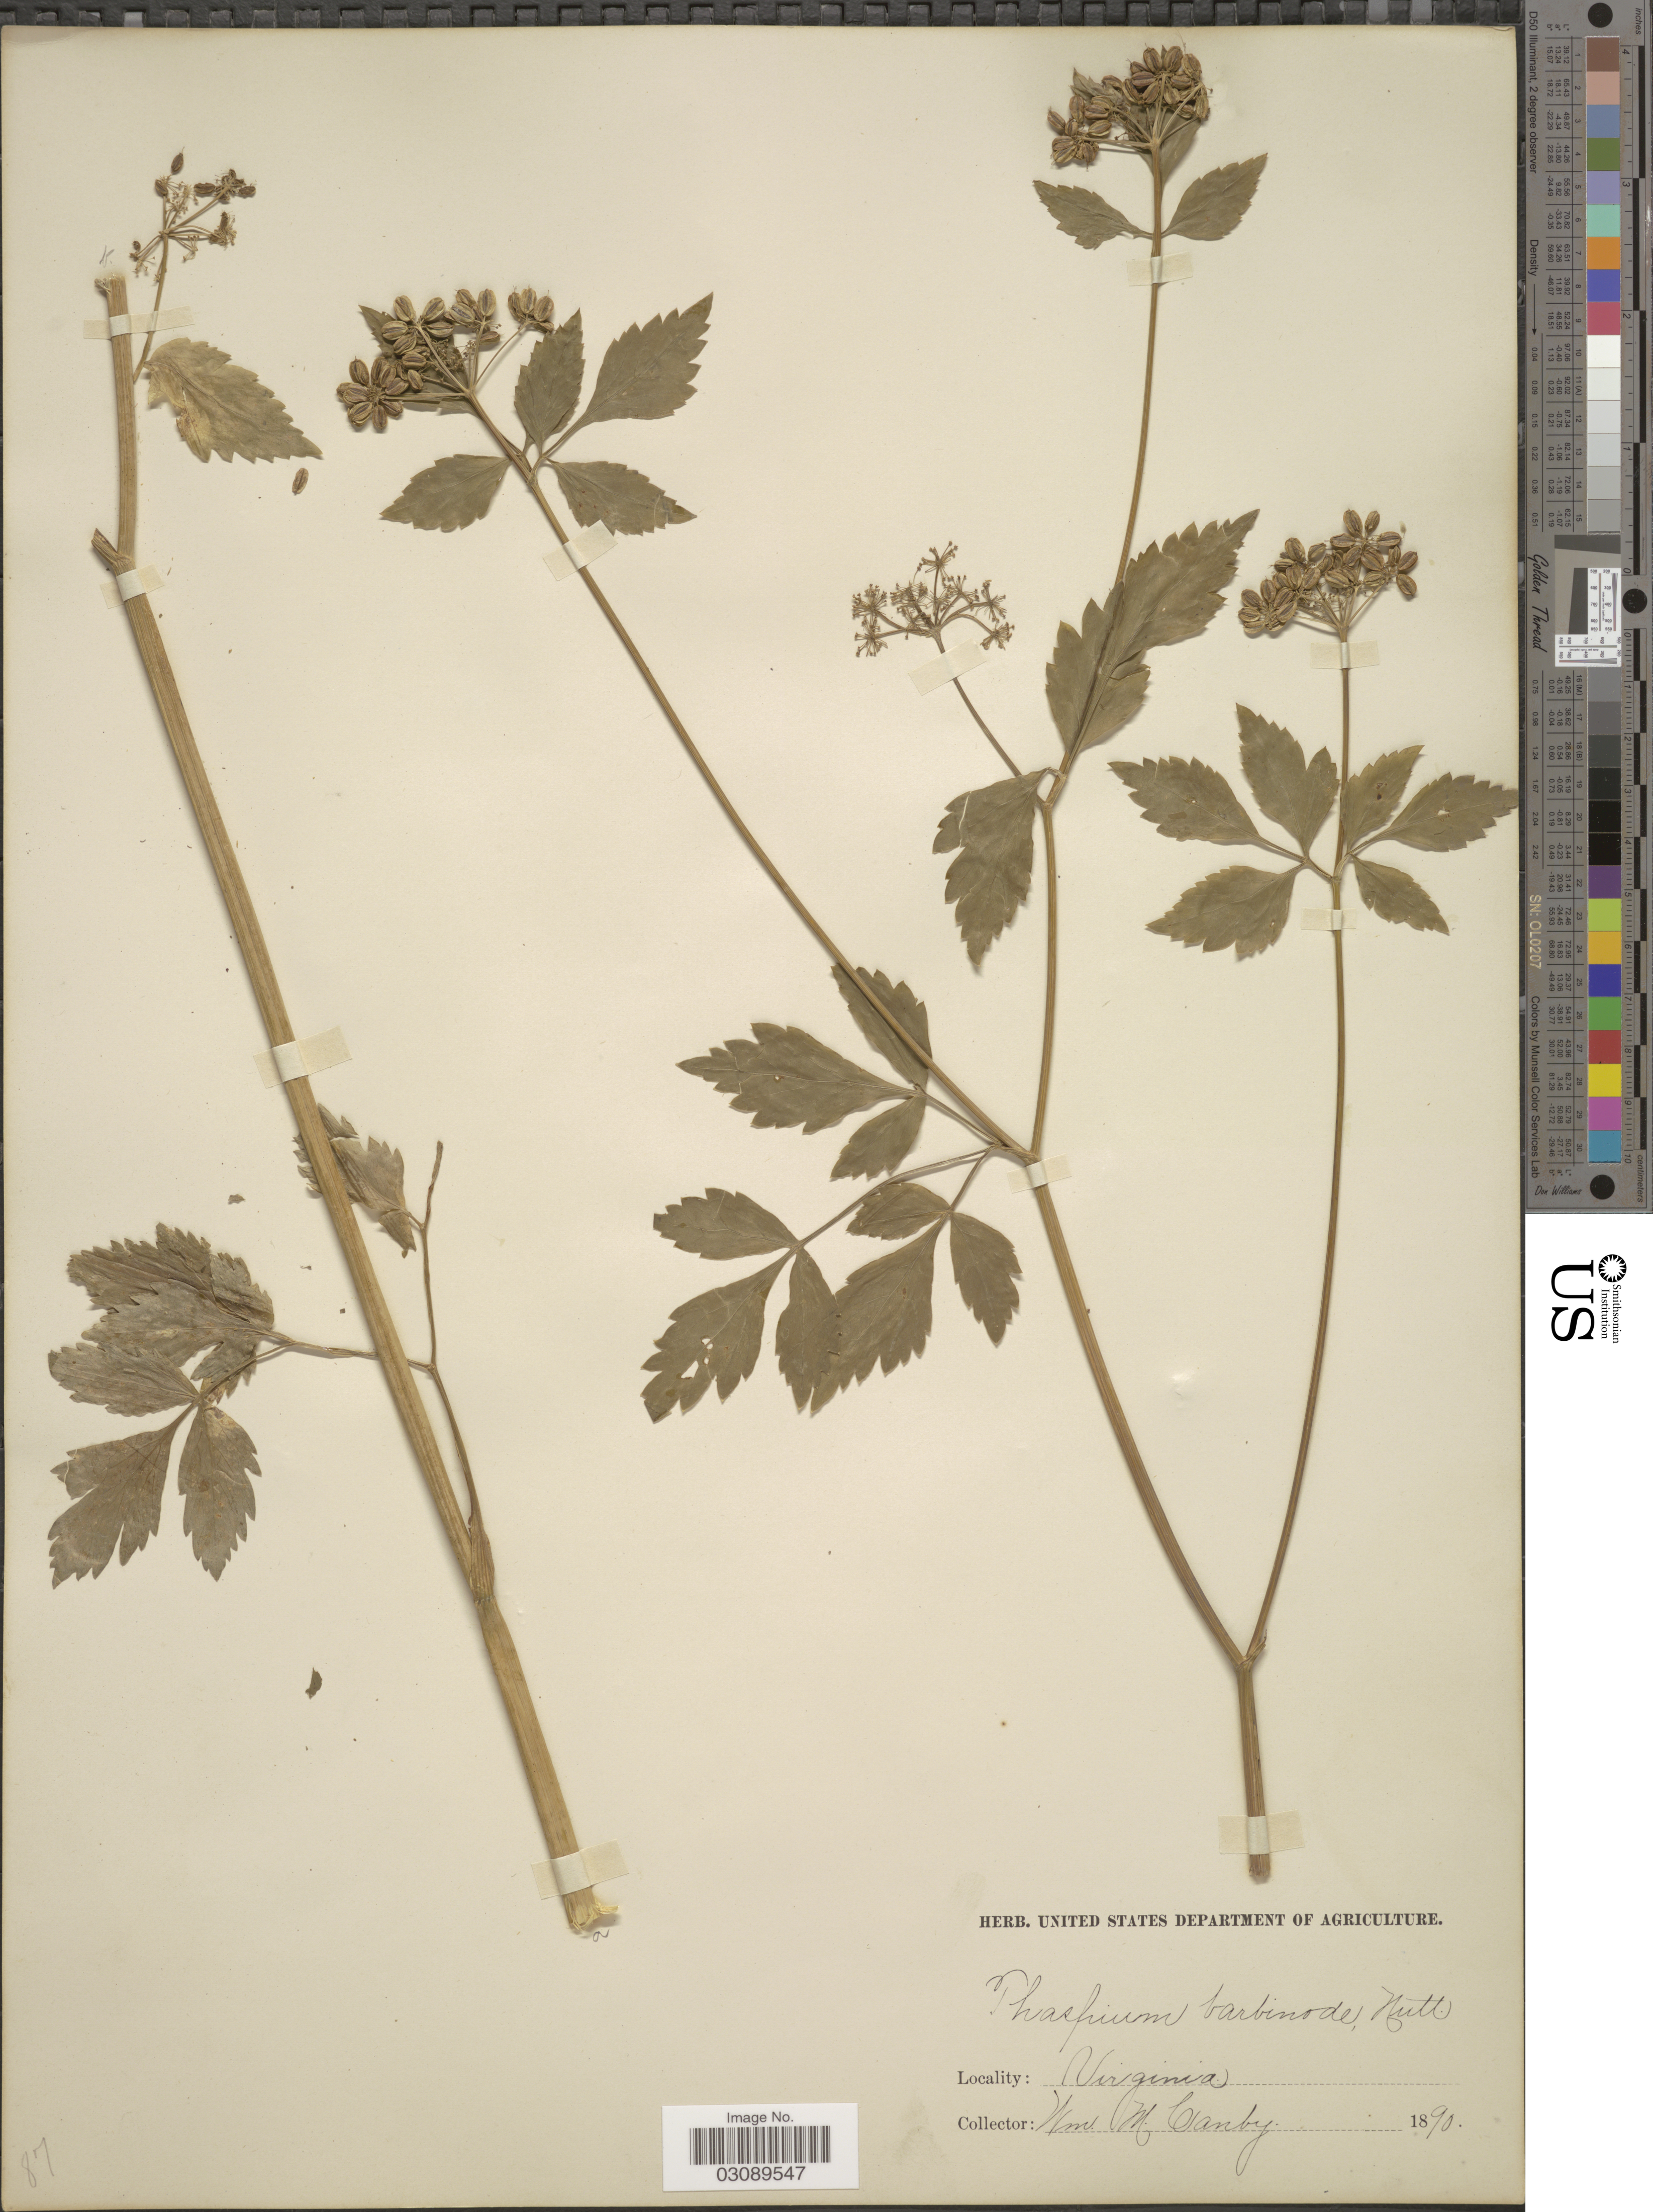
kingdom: Plantae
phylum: Tracheophyta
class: Magnoliopsida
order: Apiales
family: Apiaceae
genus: Thaspium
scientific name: Thaspium barbinode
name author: (Michx.) Nutt.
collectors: W. M. Canby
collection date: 1890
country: United States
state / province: Virginia